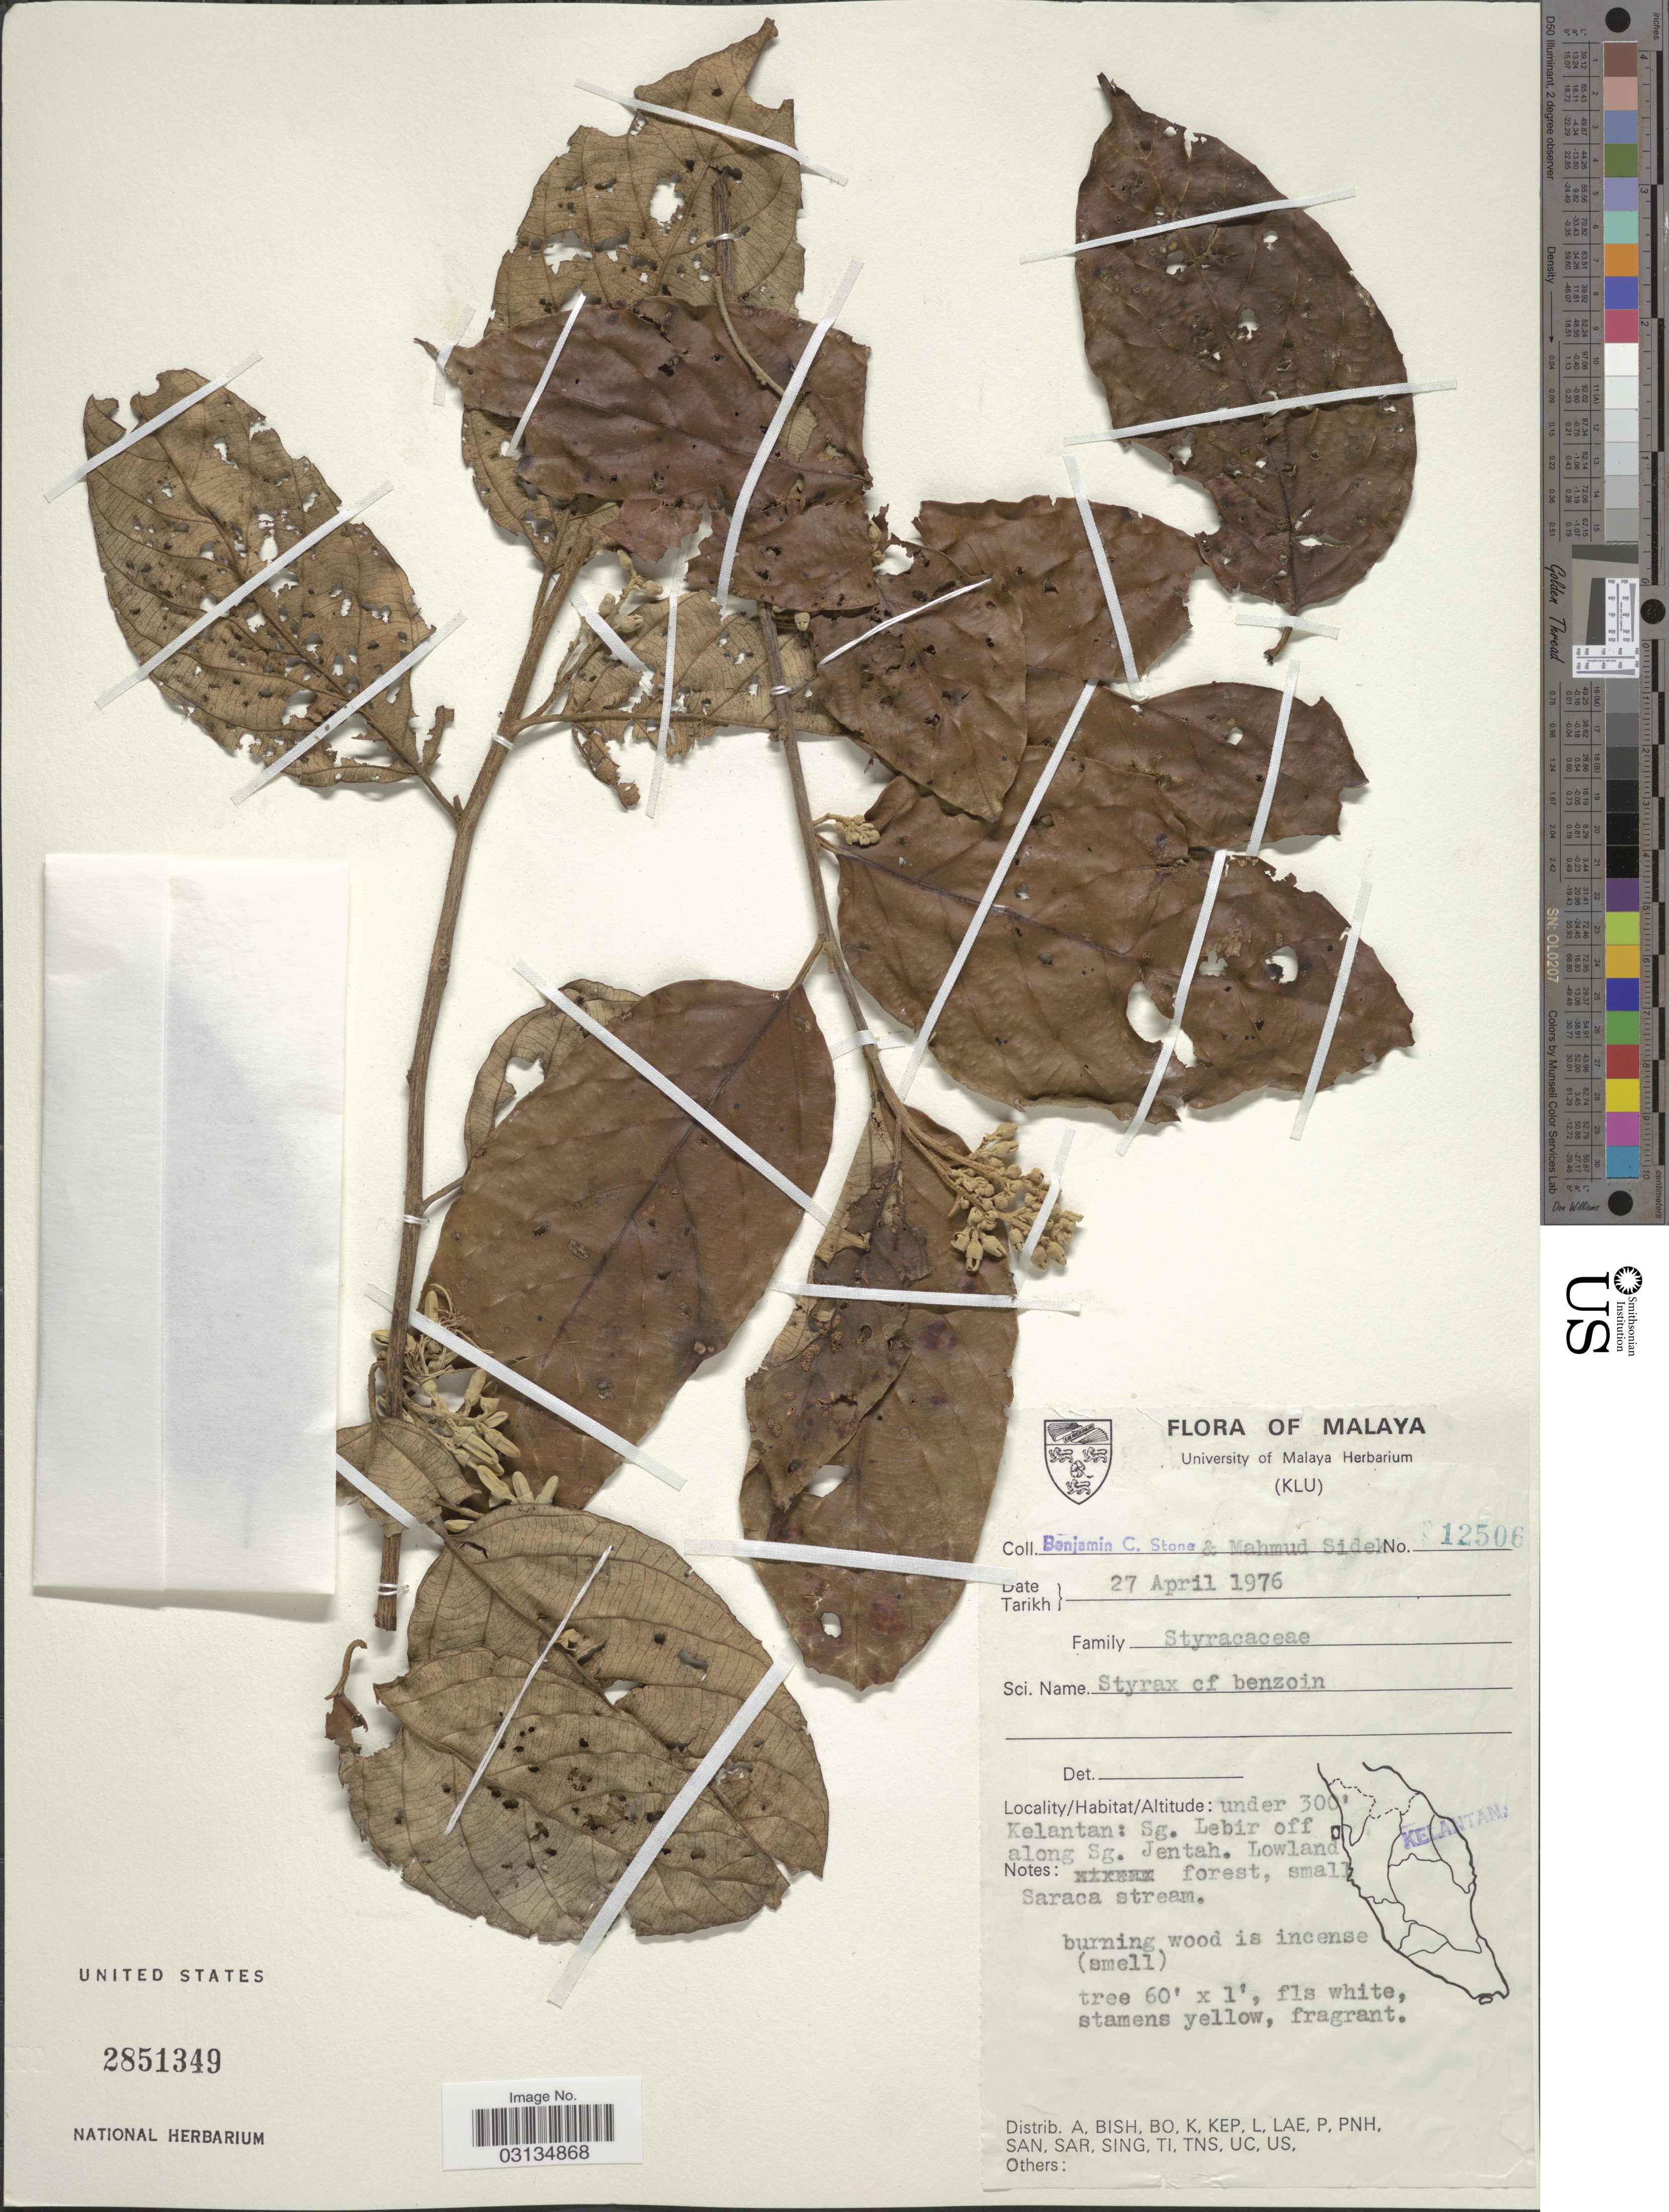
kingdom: Plantae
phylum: Tracheophyta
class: Magnoliopsida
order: Ericales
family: Styracaceae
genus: Styrax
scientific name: Styrax benzoin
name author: Dryand.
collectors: B. C. Stone & M. Sidek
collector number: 12506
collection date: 1976-04-27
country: Malaysia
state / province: Kelantan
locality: Malaya. Kelantan: Sg. Lebir off along Sg. Jentah.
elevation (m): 91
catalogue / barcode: US 2851349